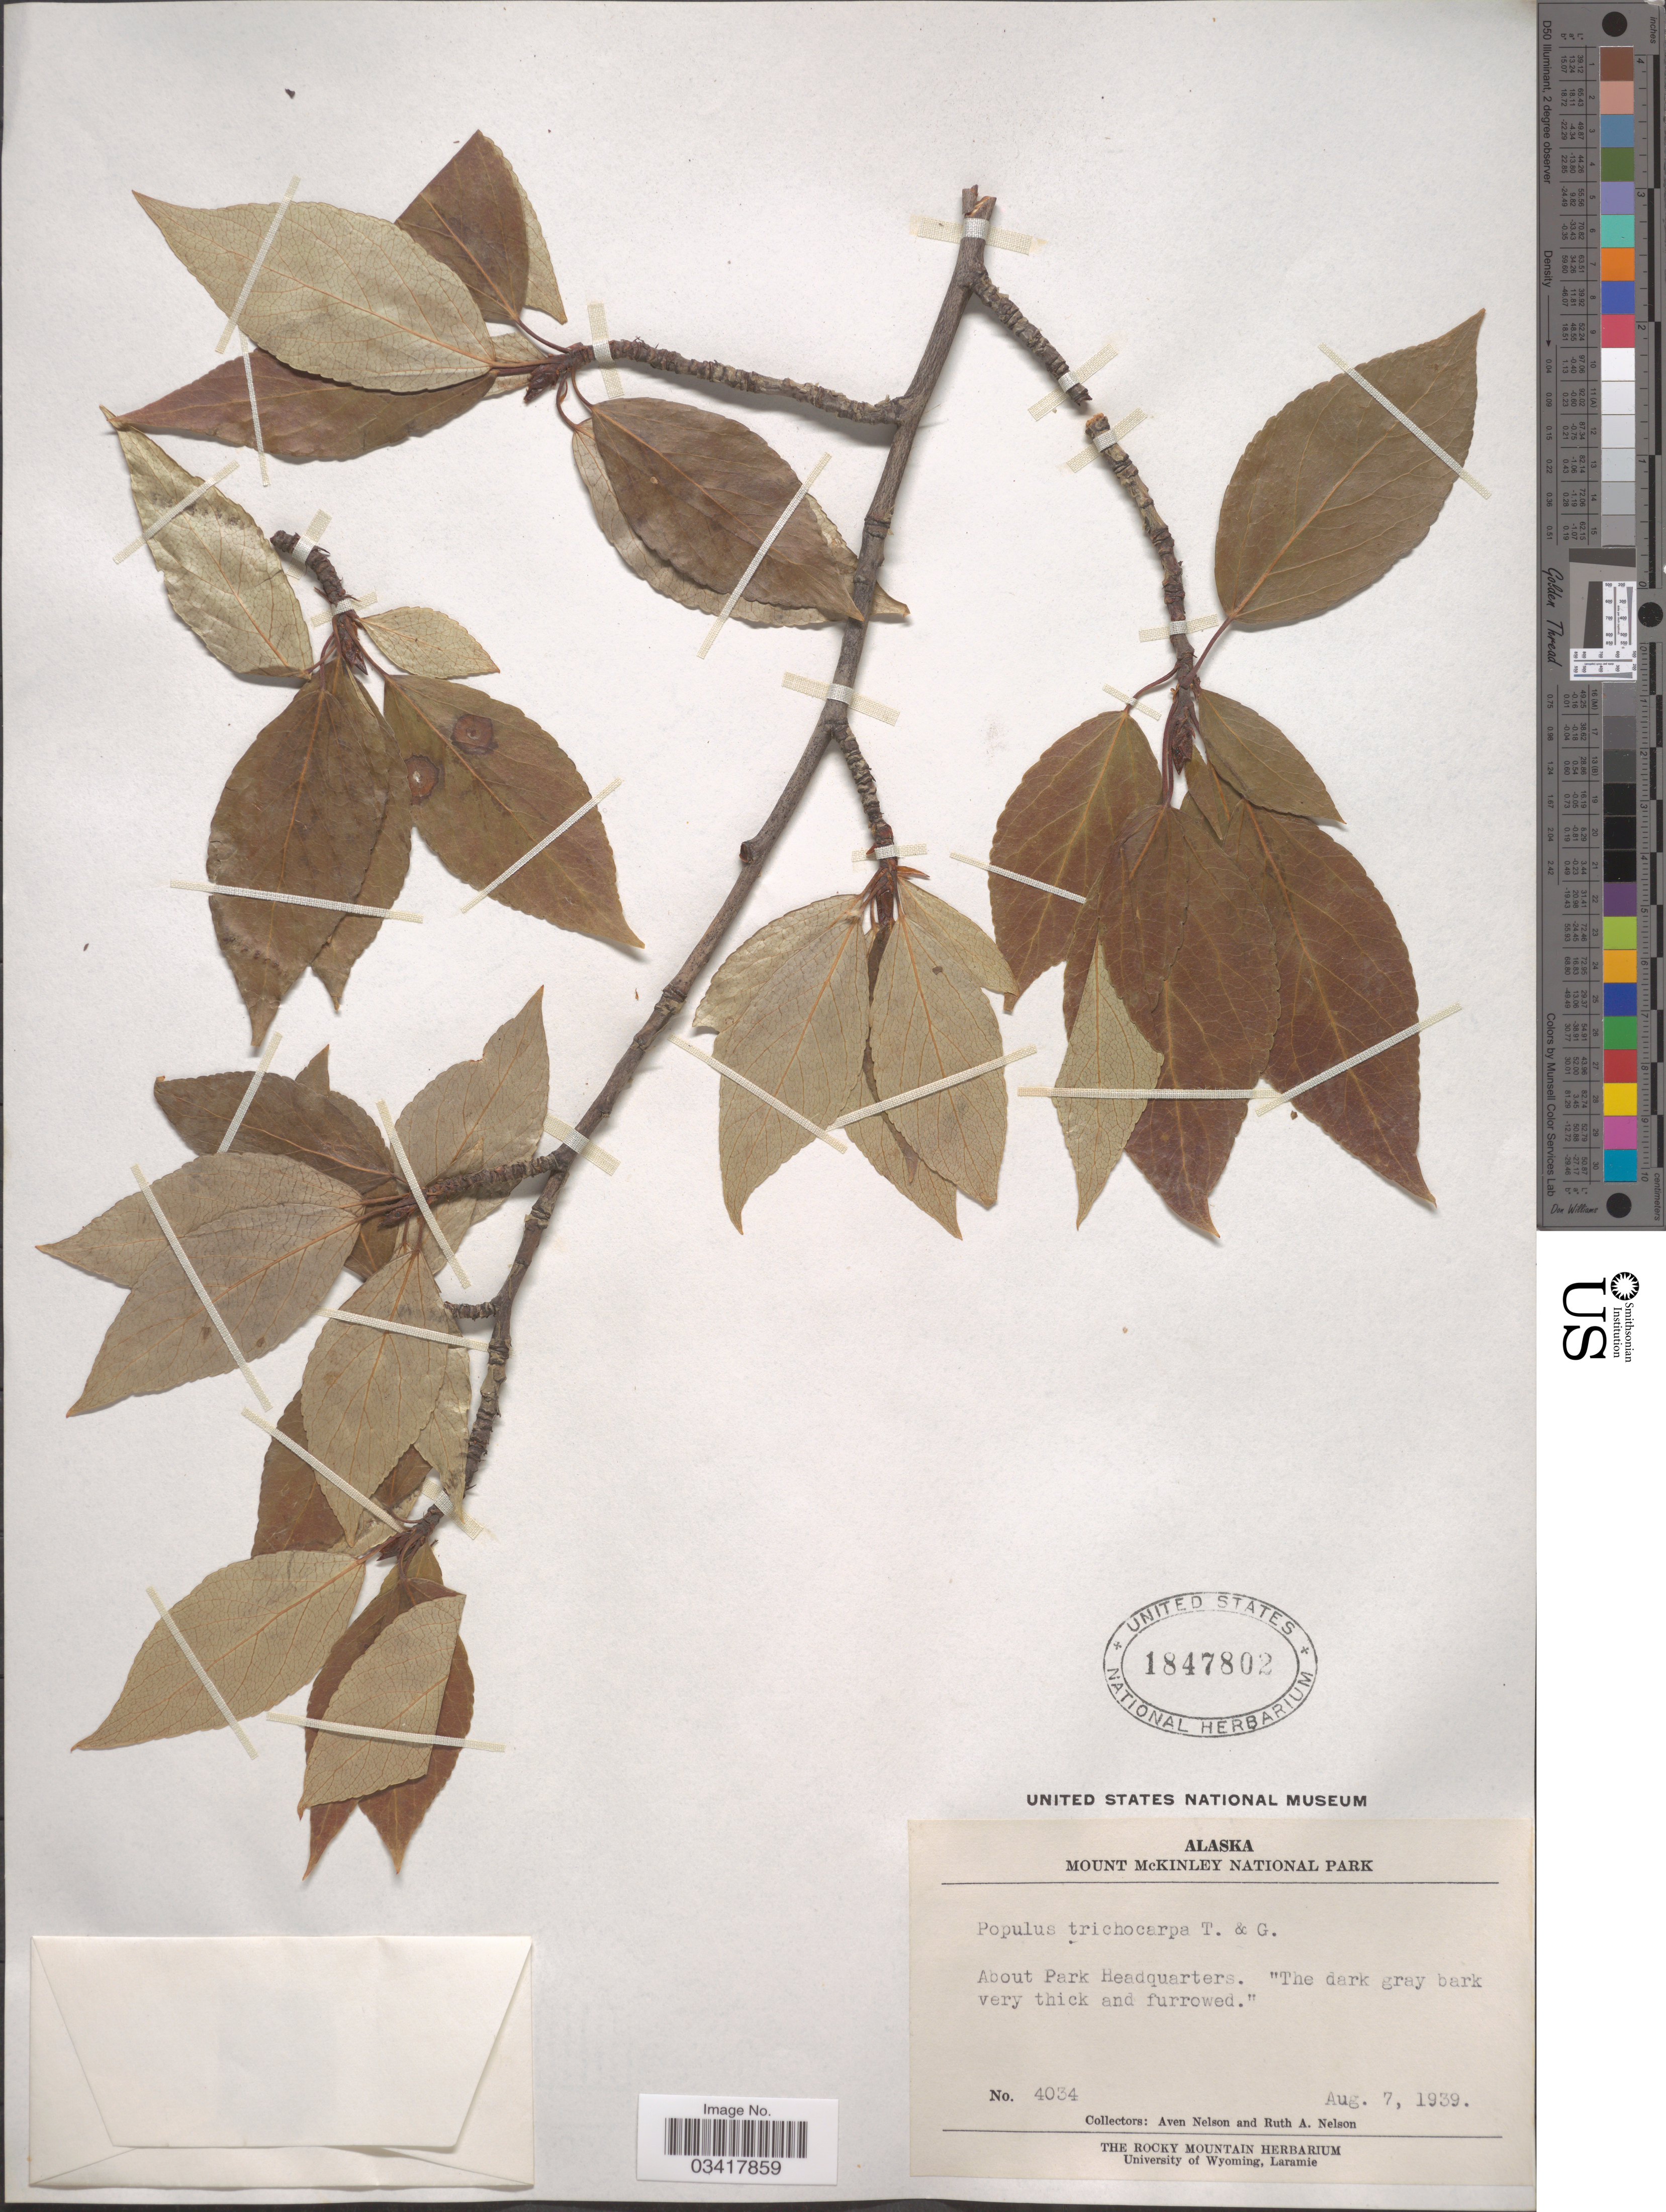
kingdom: Plantae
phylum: Tracheophyta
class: Magnoliopsida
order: Malpighiales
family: Salicaceae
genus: Populus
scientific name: Populus trichocarpa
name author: Torr. & A. Gray ex W. Hook.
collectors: A. Nelson & R. A. Nelson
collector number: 4034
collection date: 1939-08-07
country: United States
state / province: Alaska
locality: Mount McKinley National Park. About Park Headquarters.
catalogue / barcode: US 1847802